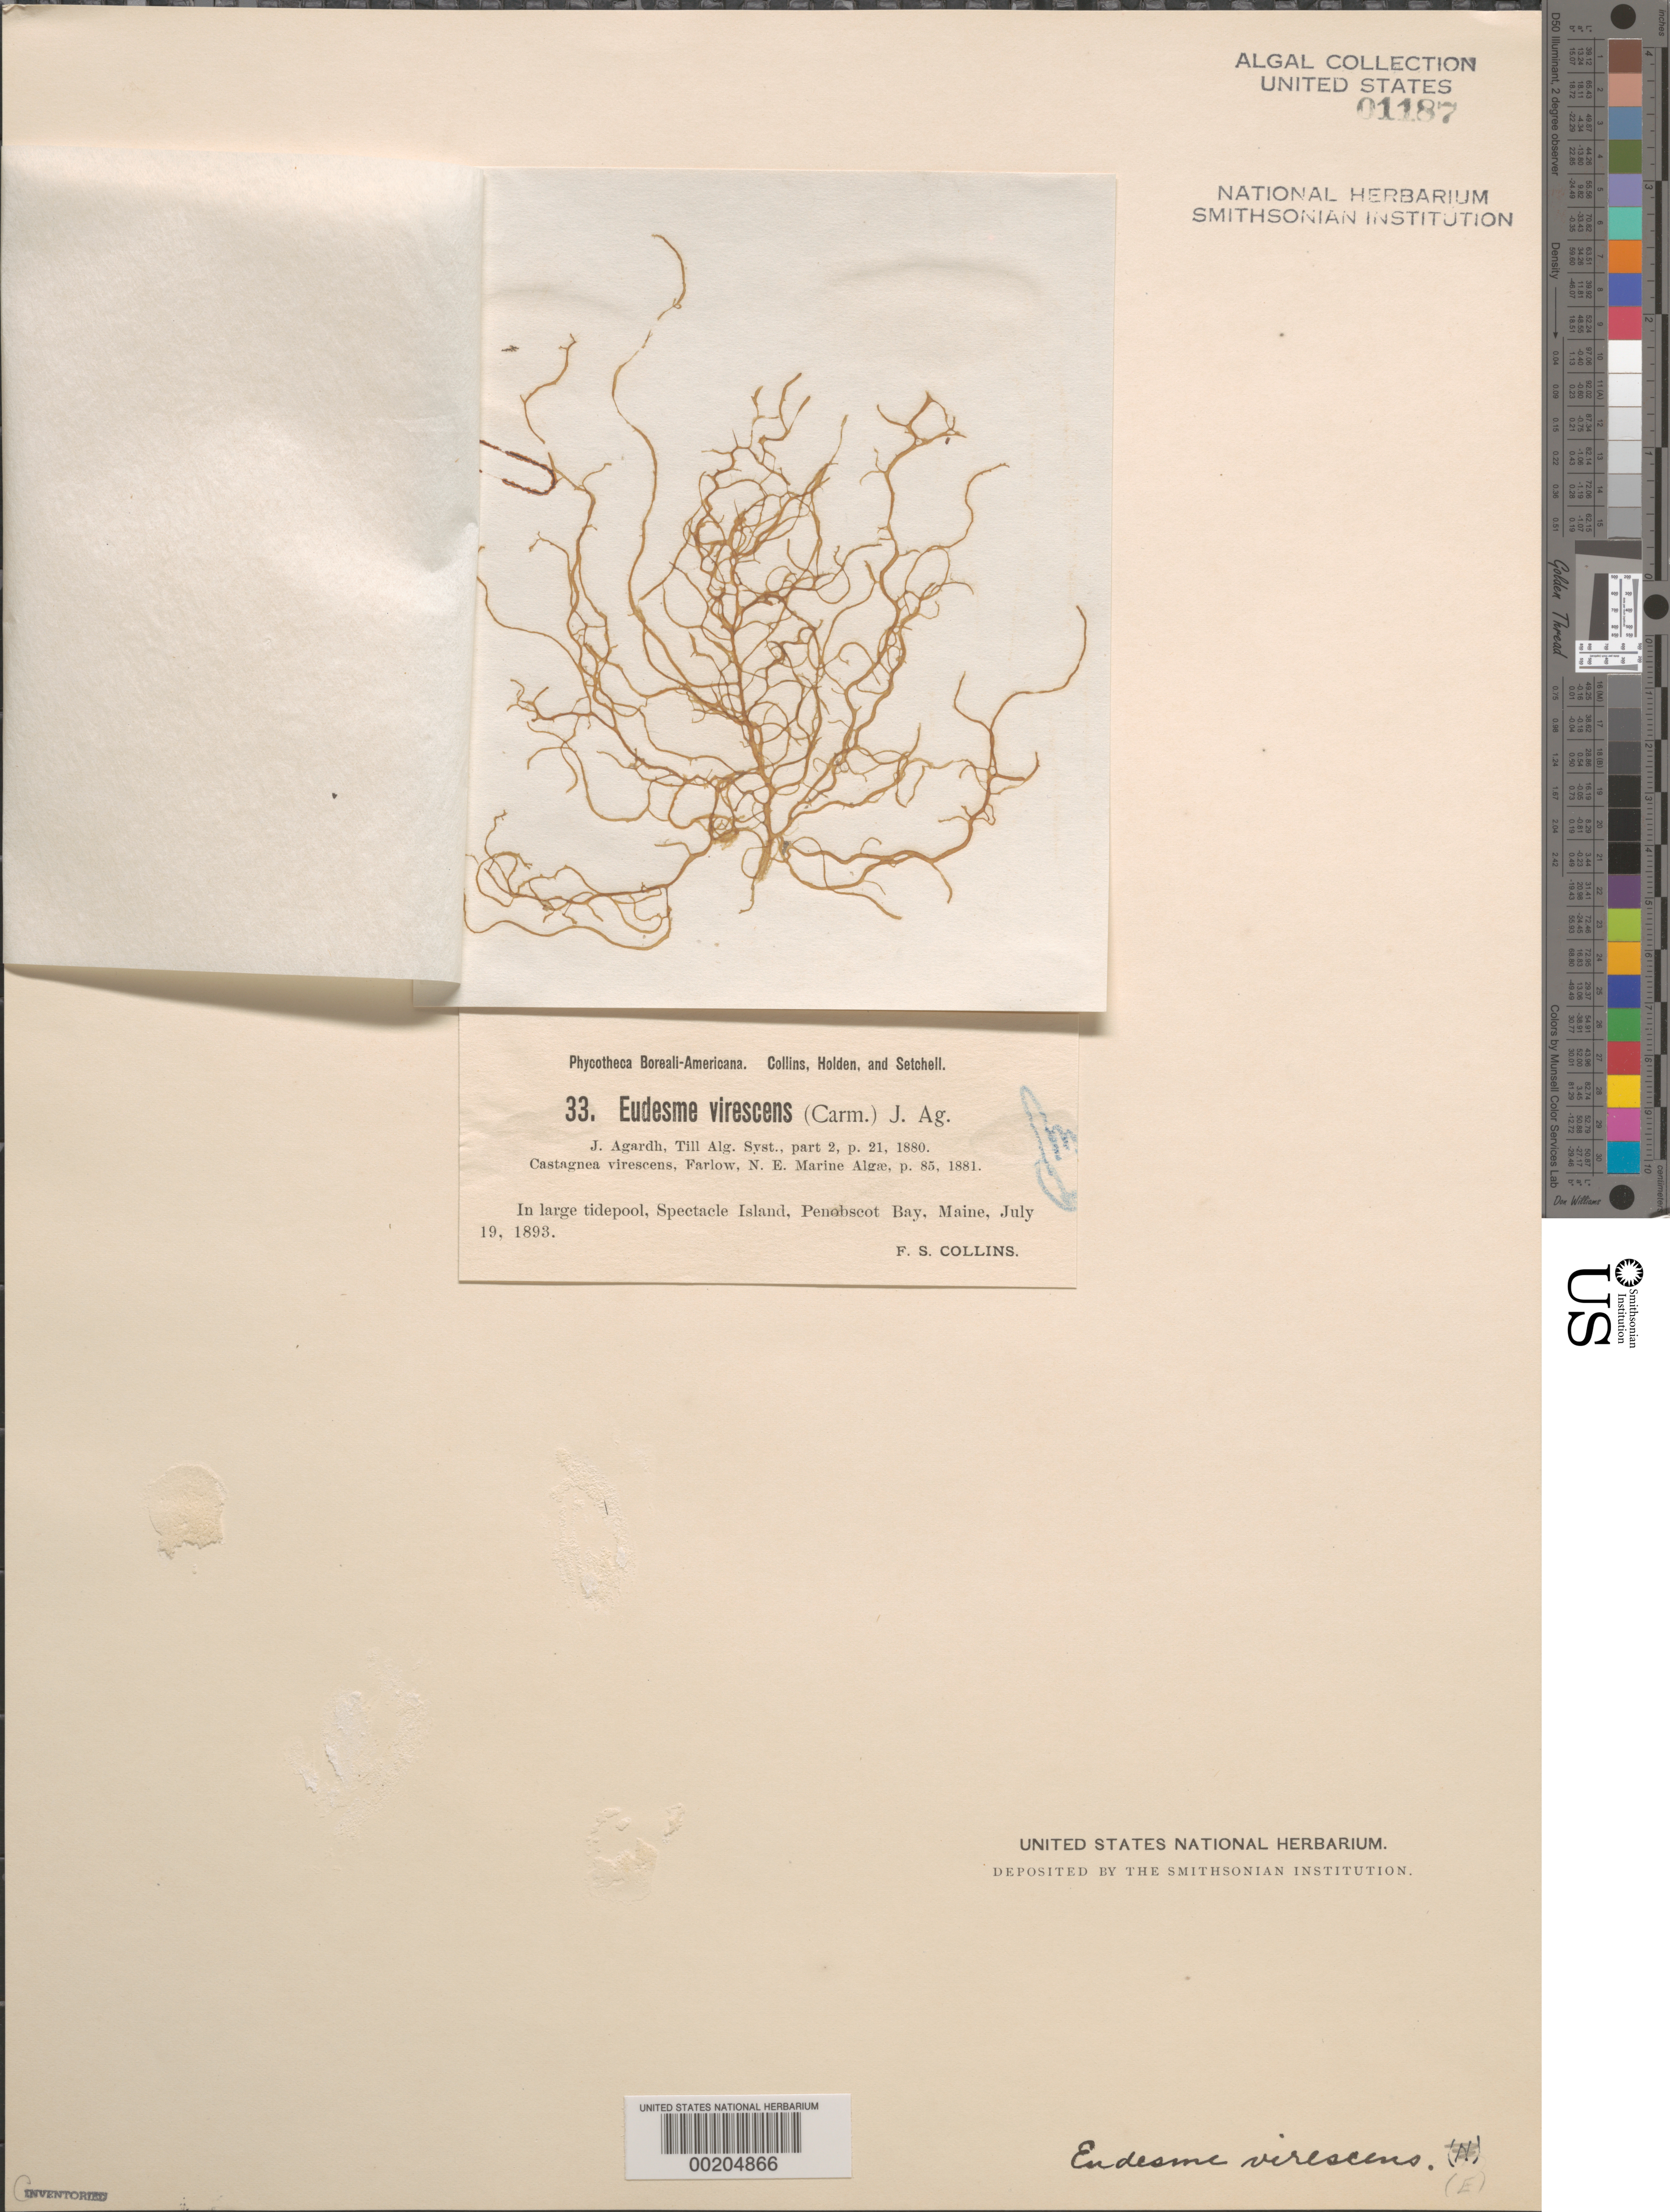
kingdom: Chromista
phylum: Ochrophyta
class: Phaeophyceae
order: Ectocarpales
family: Chordariaceae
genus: Eudesme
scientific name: Eudesme virescens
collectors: F. Collins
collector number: PB-A 33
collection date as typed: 19 Jul 1893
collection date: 1893-07-19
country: United States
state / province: Maine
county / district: Hancock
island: Spectacle Island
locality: Penobscot Bay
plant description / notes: Collins, Holden & Setchell, Phycotheca Boreali-Americana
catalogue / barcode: US 1187